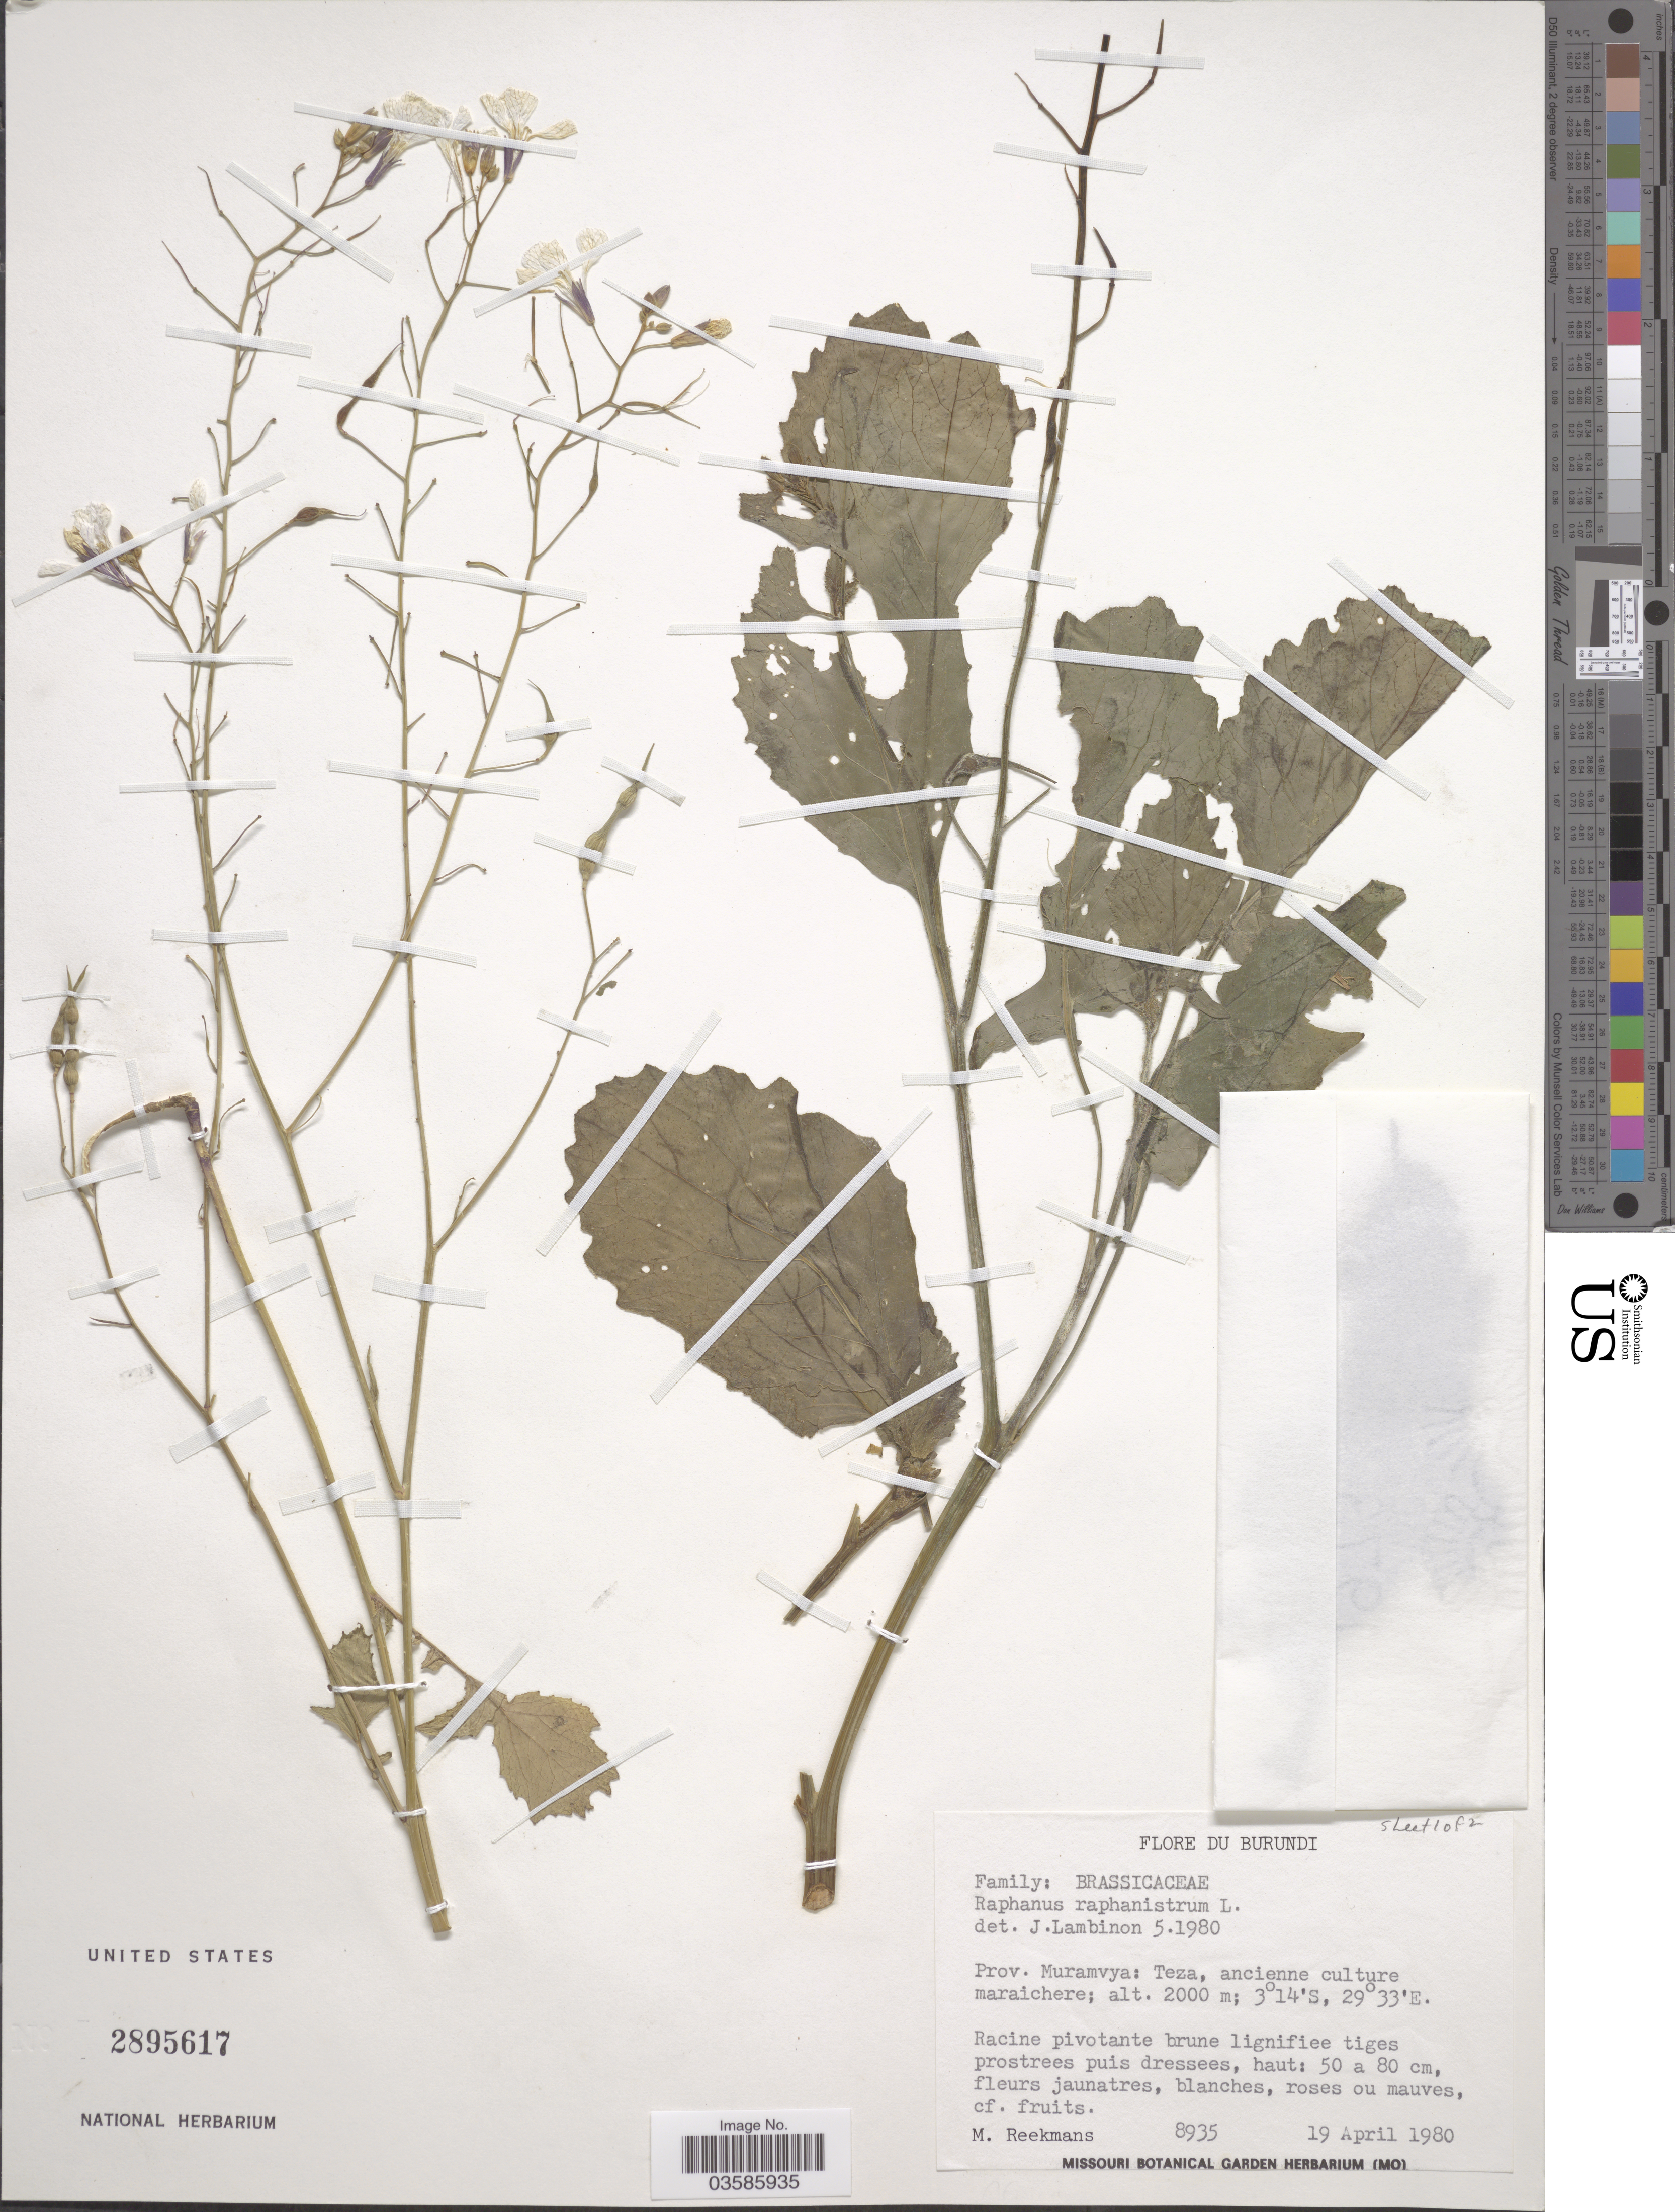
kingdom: Plantae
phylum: Tracheophyta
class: Magnoliopsida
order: Brassicales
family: Brassicaceae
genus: Raphanus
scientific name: Raphanus raphanistrum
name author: L.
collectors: M. Reekmans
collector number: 8935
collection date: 1980-04-19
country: Burundi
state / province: Muramvya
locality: Prov. Muramvya: Teza, ancienne culture maraichere.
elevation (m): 2000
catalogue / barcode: US 2895617